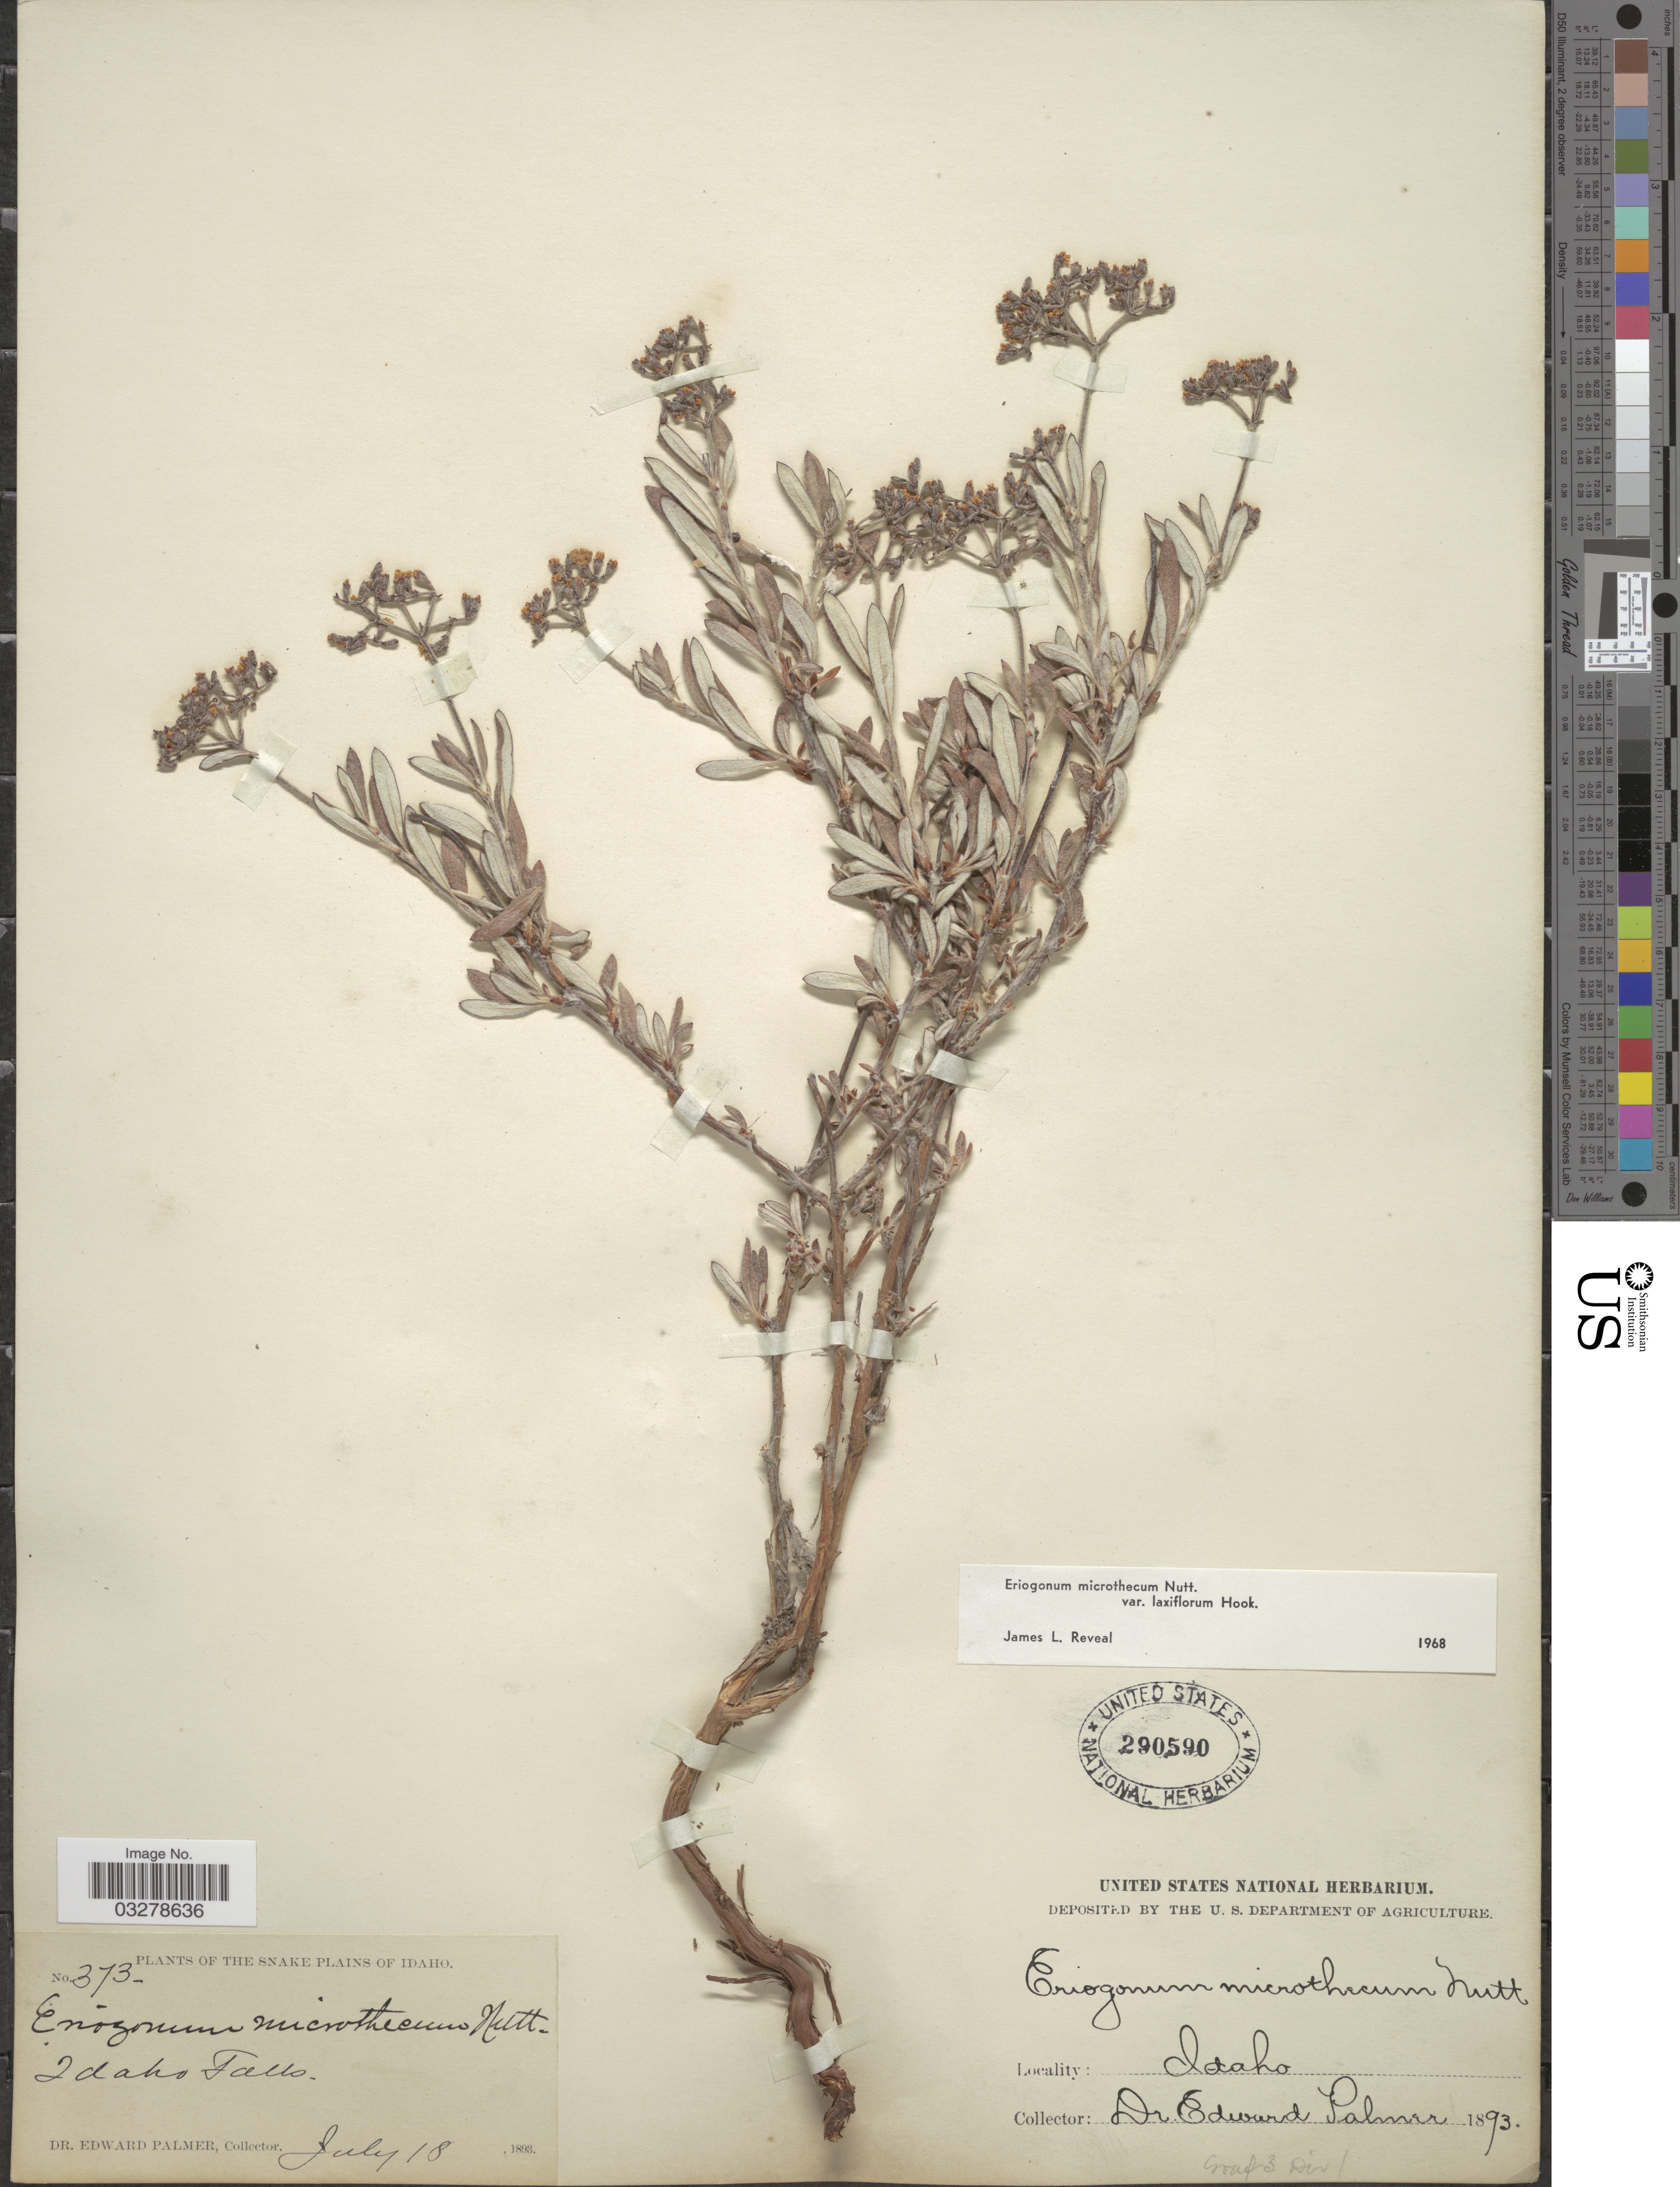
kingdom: Plantae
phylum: Tracheophyta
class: Magnoliopsida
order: Caryophyllales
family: Polygonaceae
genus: Eriogonum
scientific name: Eriogonum microtheca var. laxiflorum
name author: Hook.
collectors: E. Palmer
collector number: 373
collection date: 1893-07-18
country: United States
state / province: Idaho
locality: Snake Plains of Idaho. Idaho Falls.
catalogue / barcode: US 290590